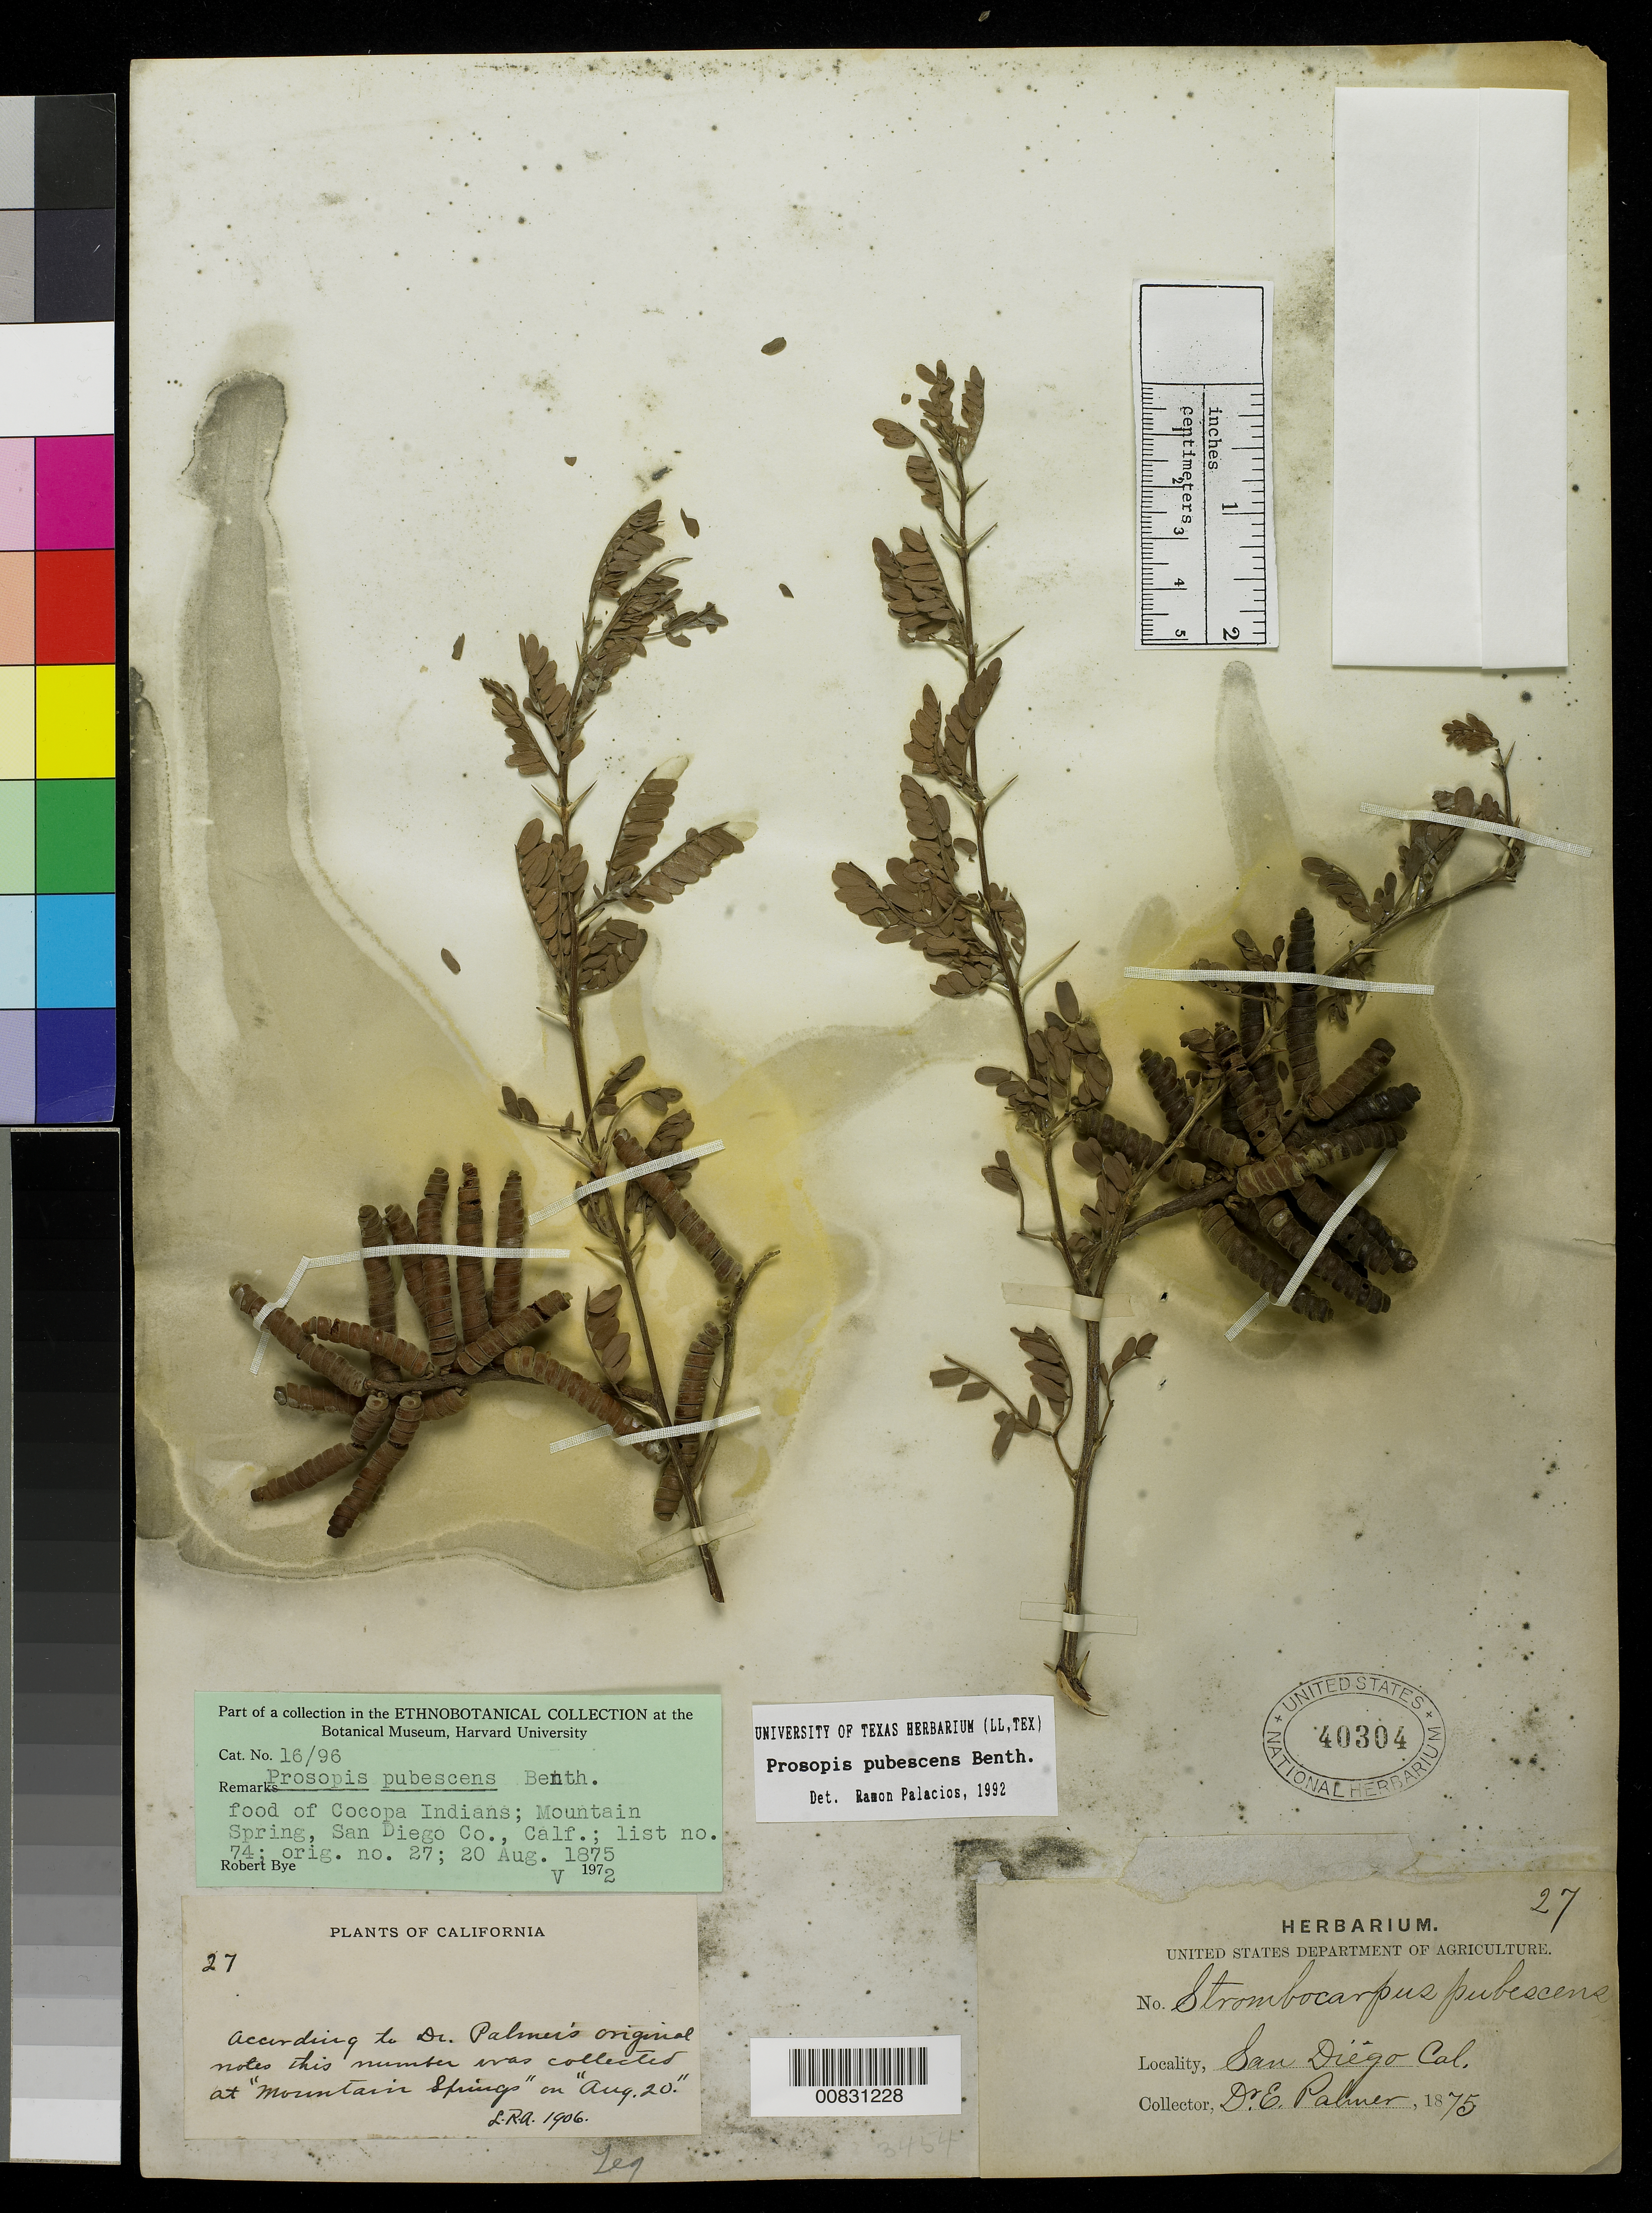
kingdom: Plantae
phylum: Tracheophyta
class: Magnoliopsida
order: Fabales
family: Fabaceae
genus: Strombocarpa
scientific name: Strombocarpa pubescens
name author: (Benth.) A. Gray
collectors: E. Palmer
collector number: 27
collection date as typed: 20 Aug 1875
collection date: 1875-08-20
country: United States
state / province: California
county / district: San Diego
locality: Mountain Spring, San Diego County, California.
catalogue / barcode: US 40304